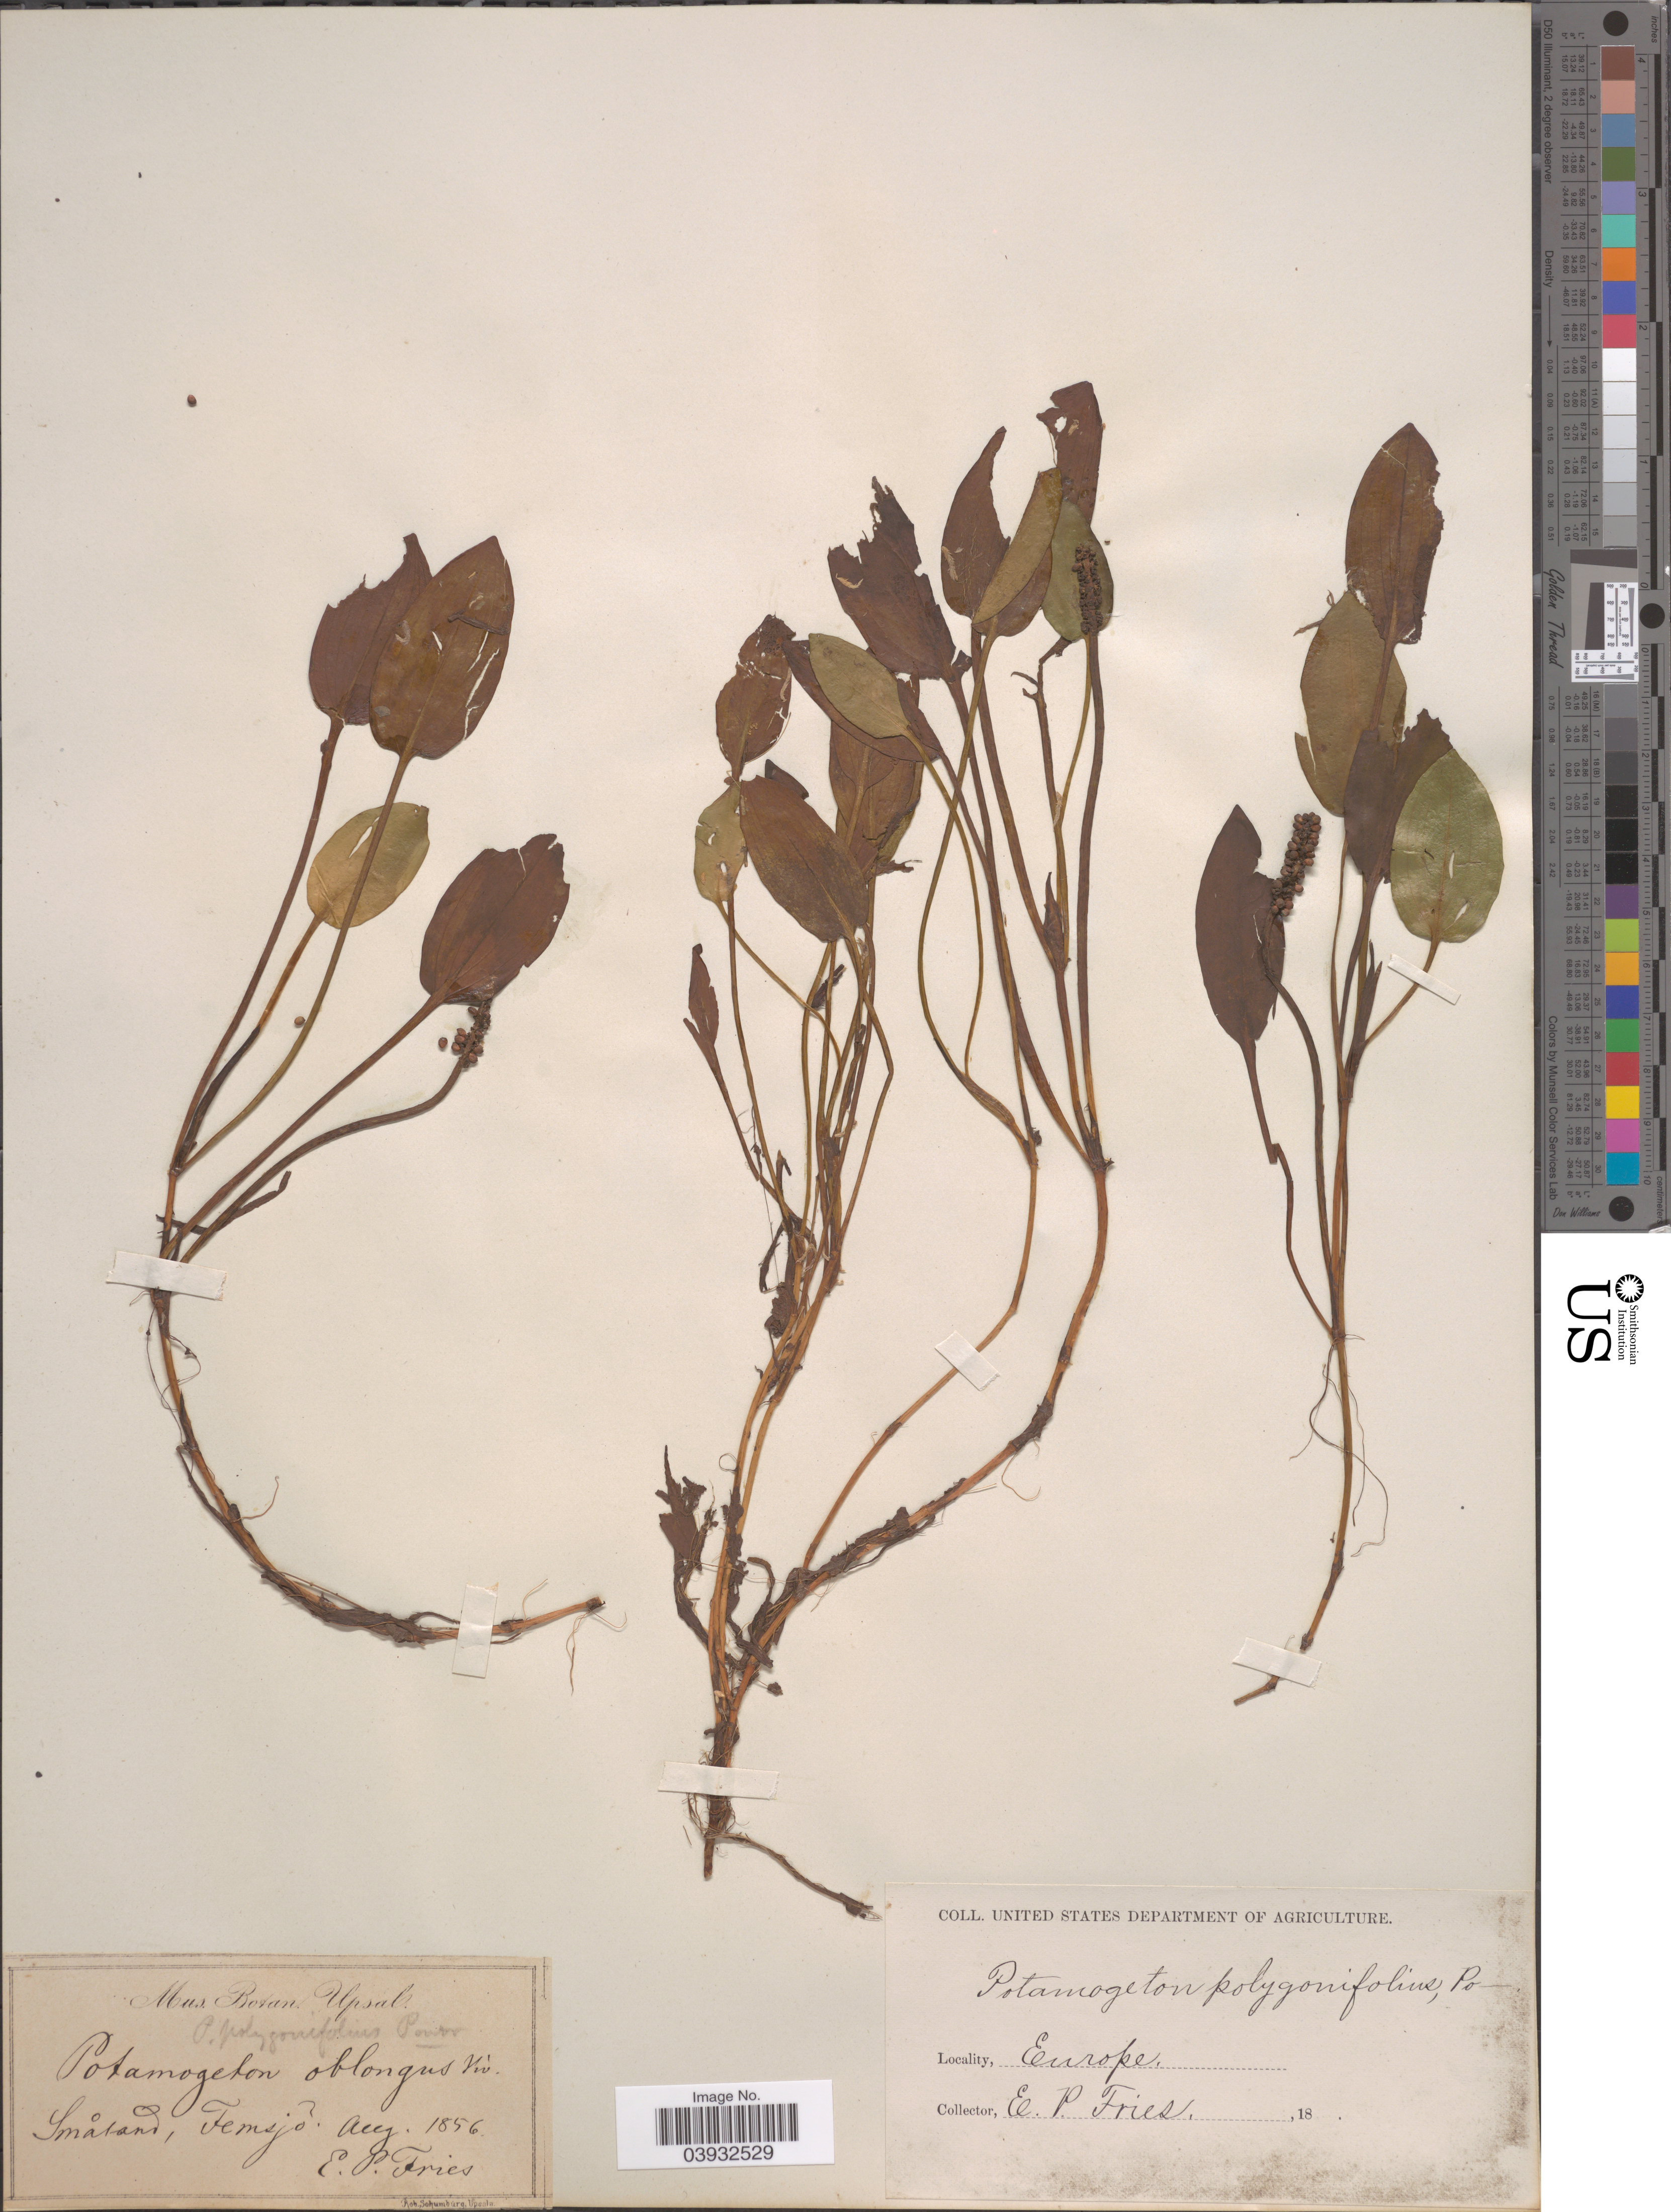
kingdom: Plantae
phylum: Tracheophyta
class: Liliopsida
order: Alismatales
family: Potamogetonaceae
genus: Potamogeton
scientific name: Potamogeton polygonifolius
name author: Pourr.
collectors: E. Fries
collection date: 1856-08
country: Sweden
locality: Europe. Småland, Femsjo.